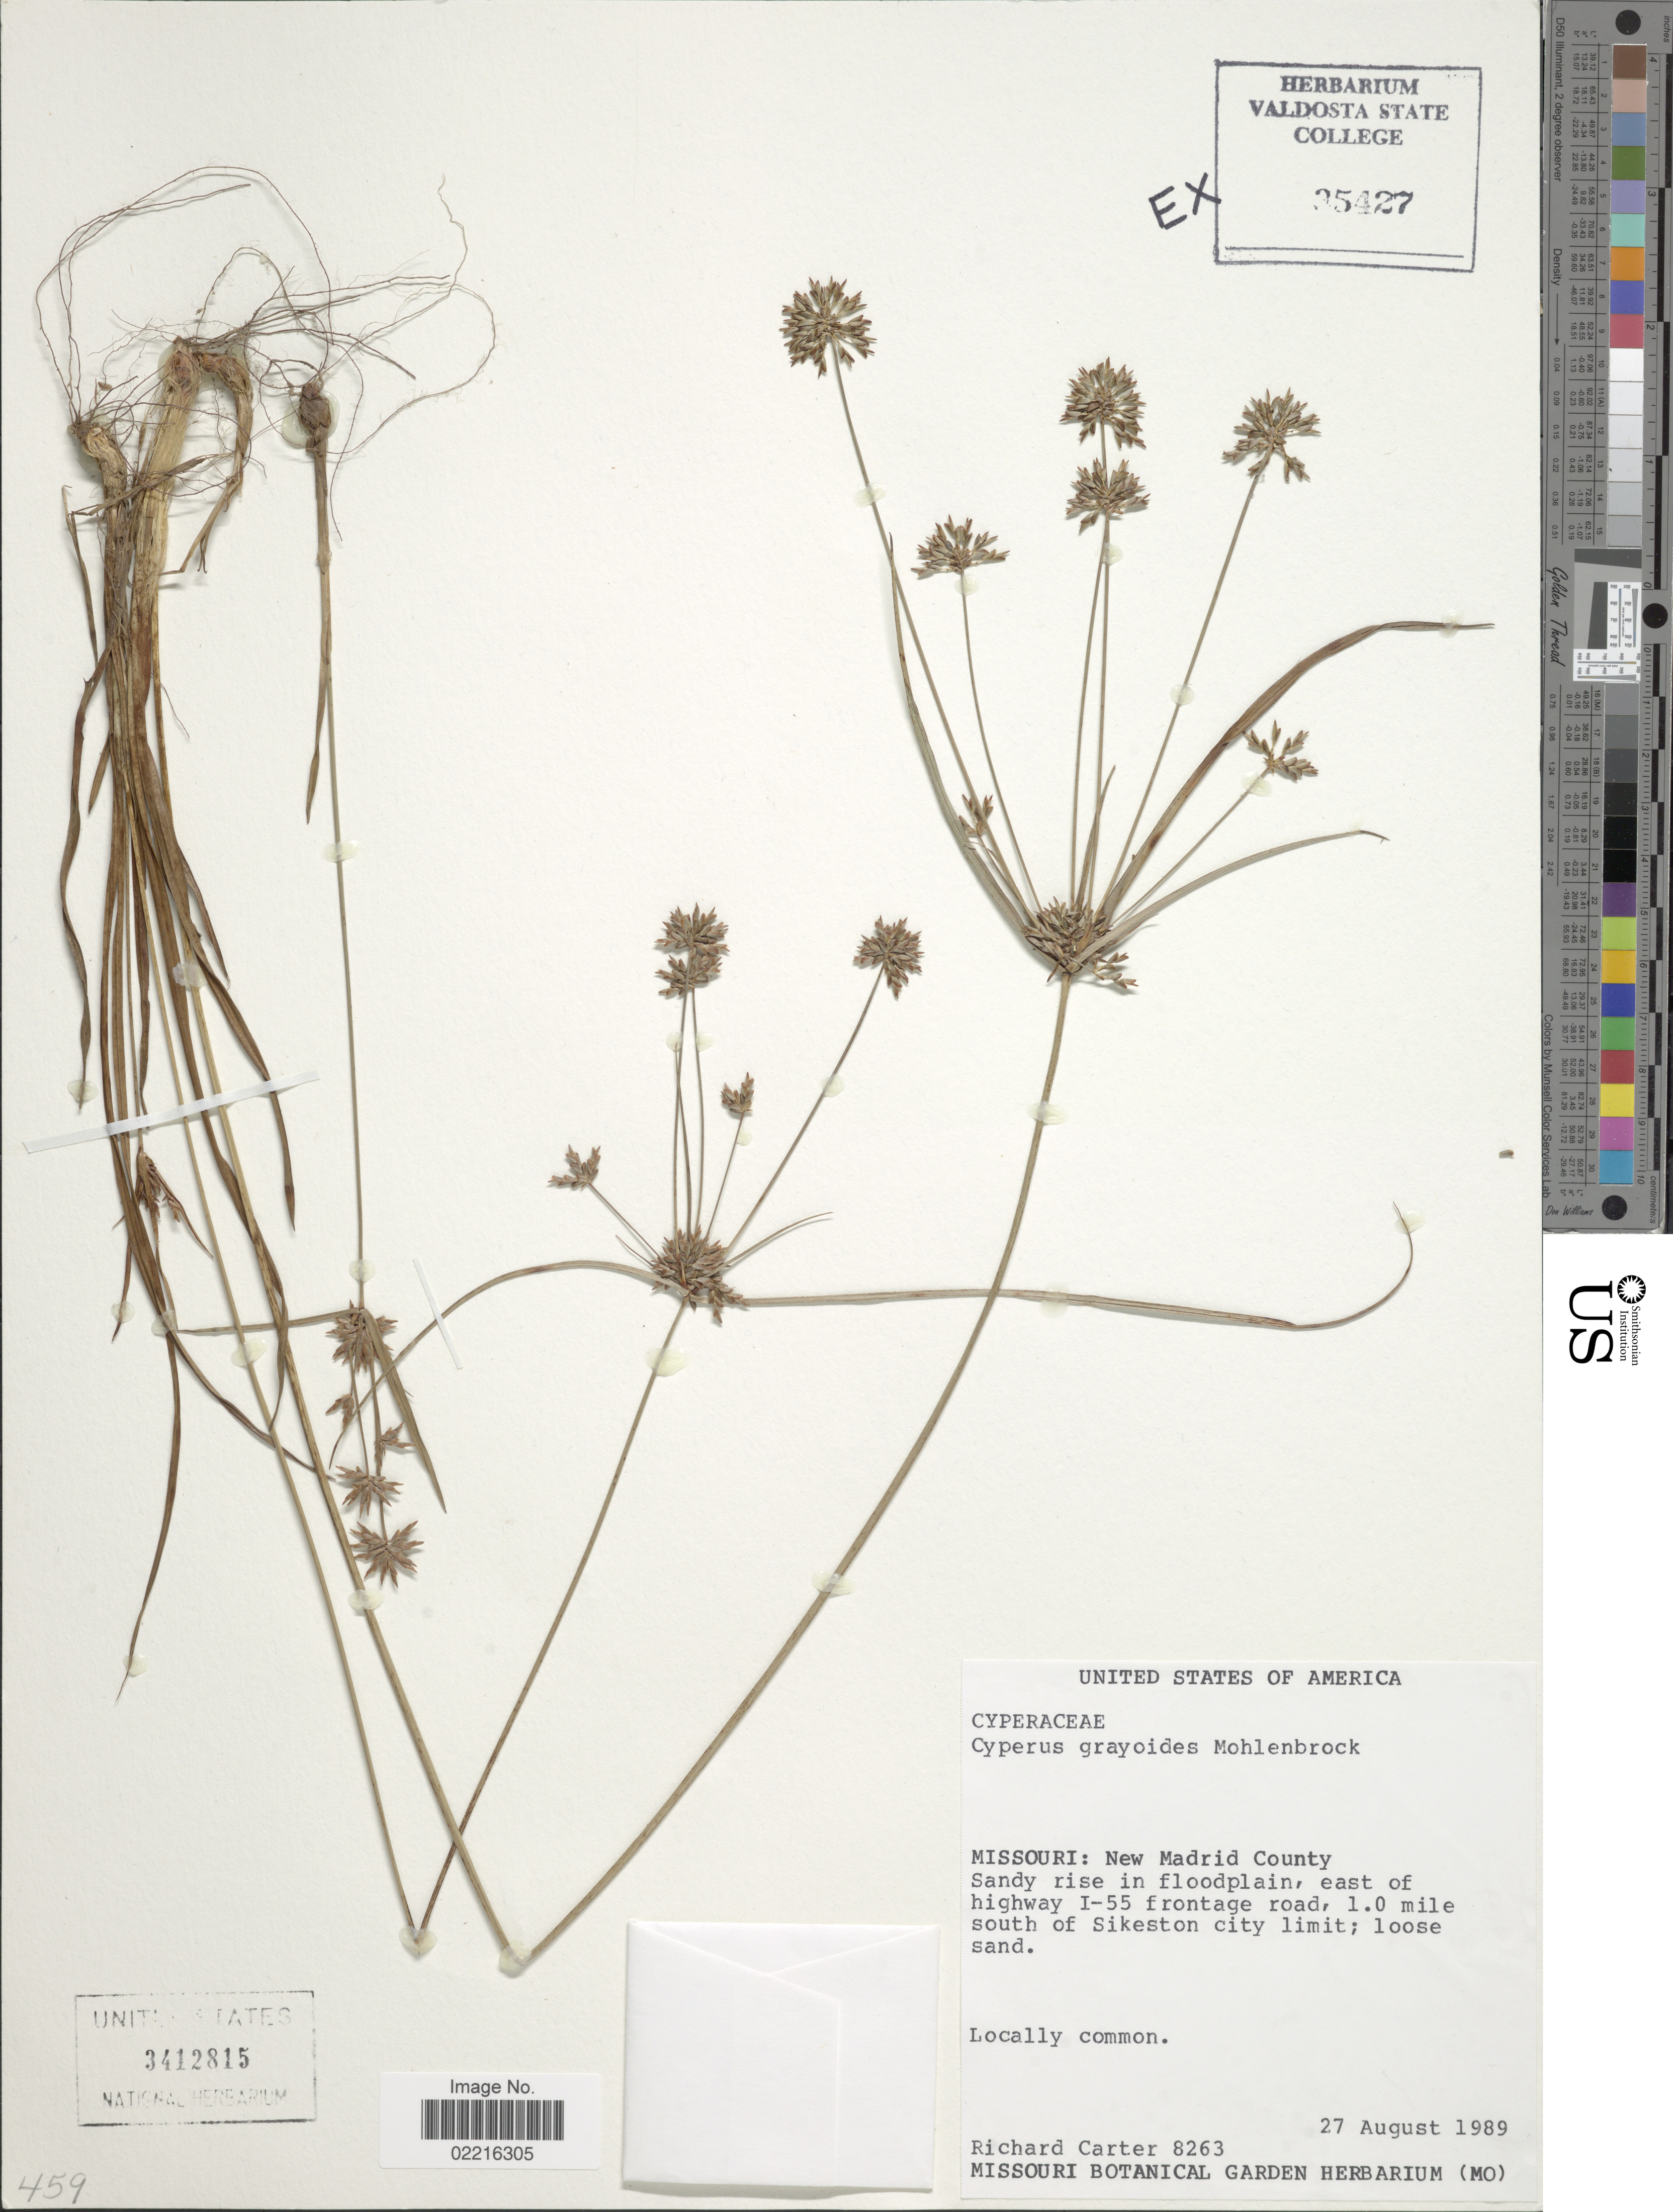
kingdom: Plantae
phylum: Tracheophyta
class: Liliopsida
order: Poales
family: Cyperaceae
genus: Cyperus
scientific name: Cyperus grayioides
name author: Mohlenbr.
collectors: R. Carter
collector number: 8263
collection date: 1989-08-27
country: United States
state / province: Missouri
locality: New Madrid County, east of highway I-55 frontage road, 1.0 mile south of Sikeston City limit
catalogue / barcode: US 3412815